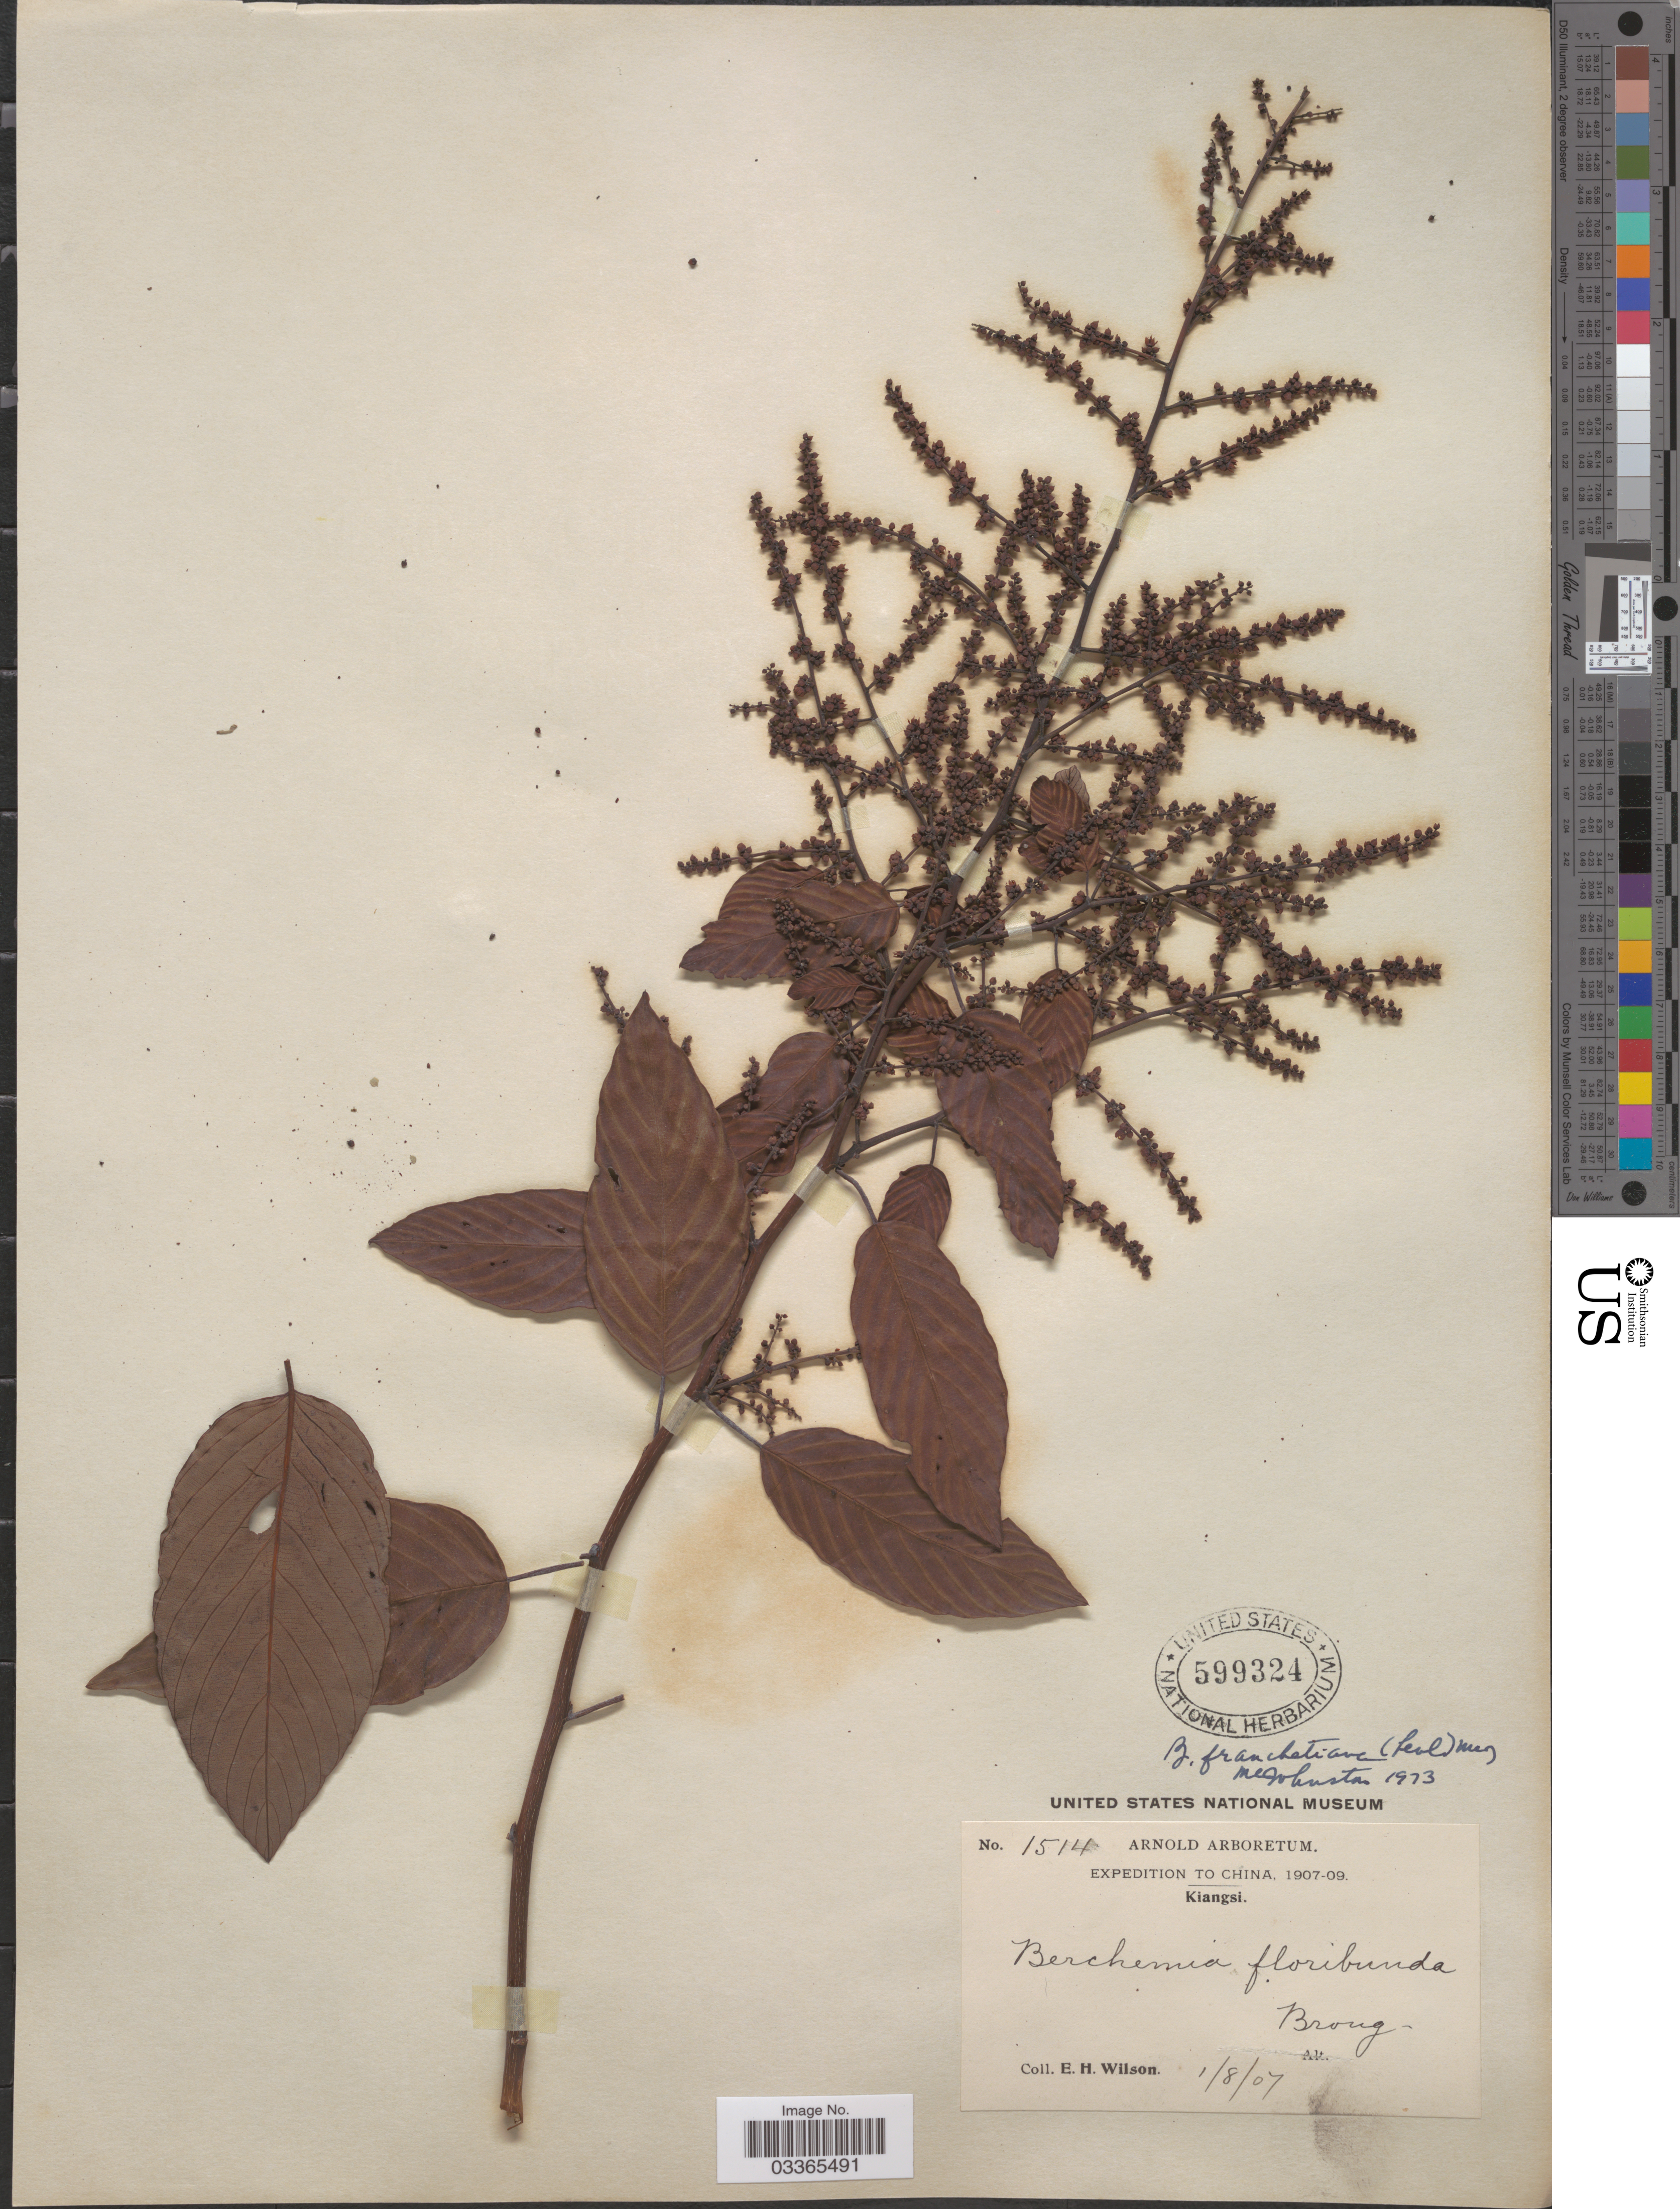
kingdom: Plantae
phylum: Tracheophyta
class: Magnoliopsida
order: Rosales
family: Rhamnaceae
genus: Berchemia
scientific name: Berchemia franchetiana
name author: (H. Lév.) H.H. Pham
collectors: E. Wilson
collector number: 1514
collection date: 1907-08-01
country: China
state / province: Jiangxi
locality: Kiangsi.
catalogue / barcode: US 599324